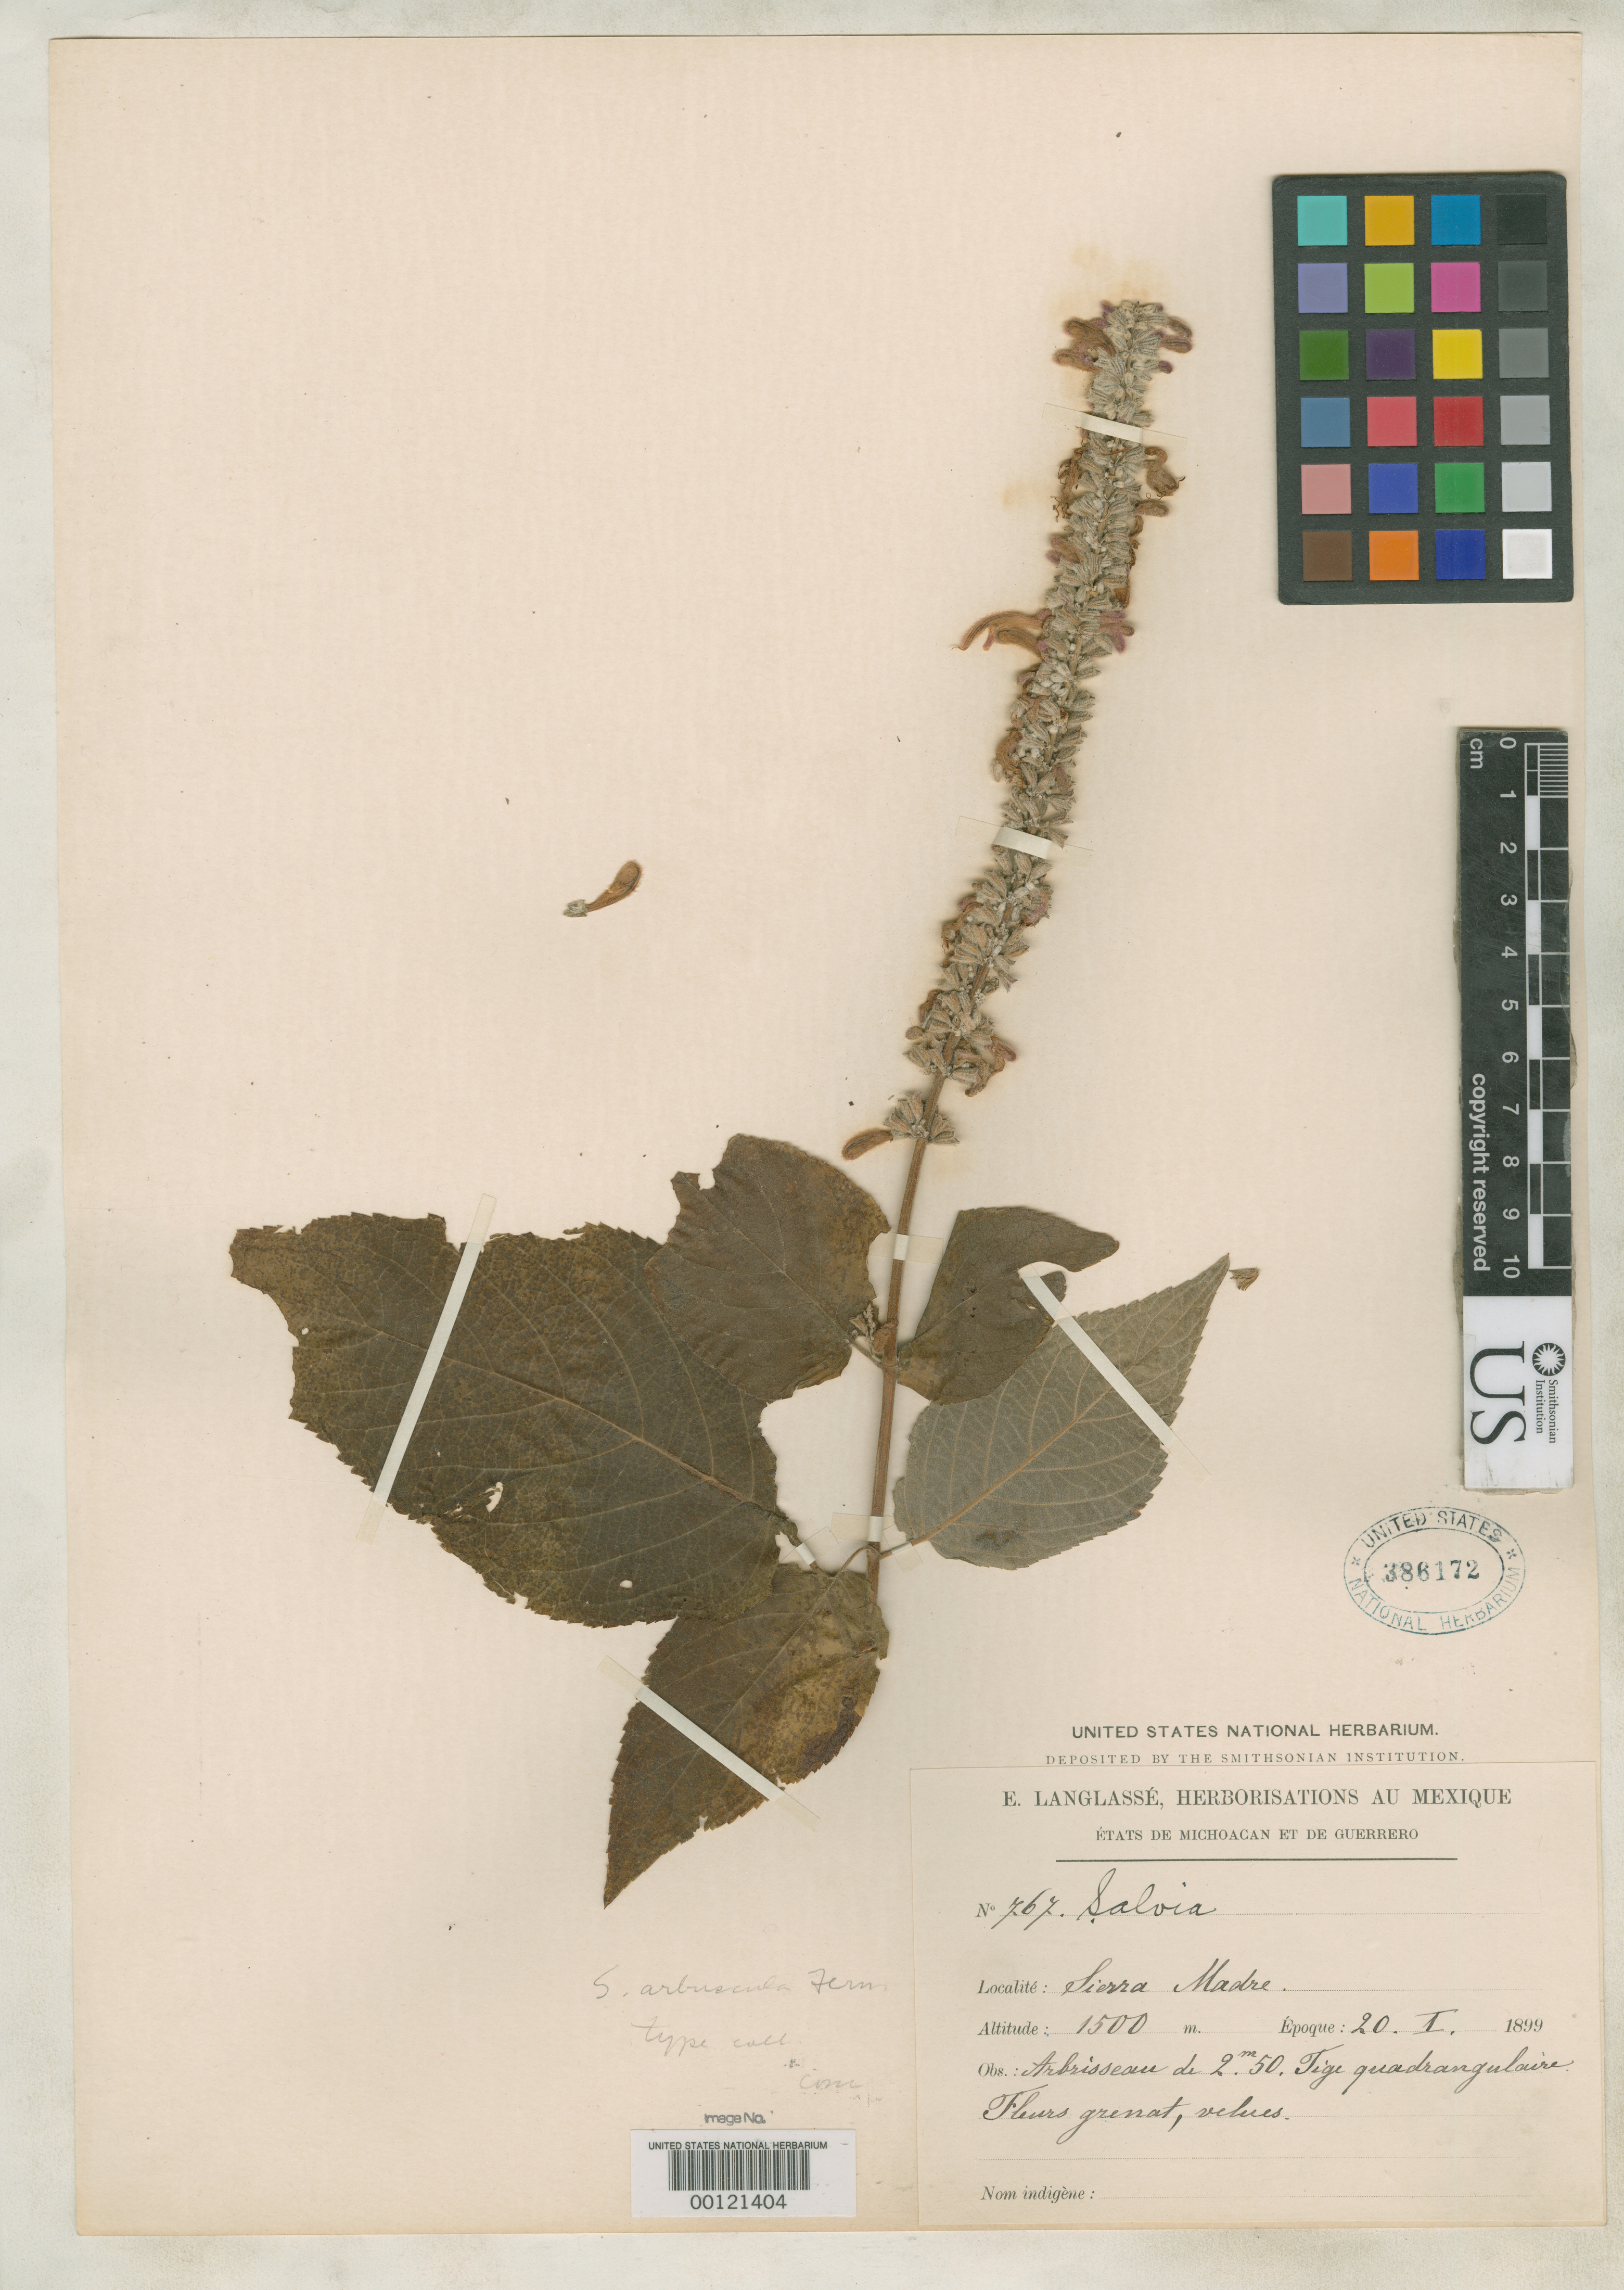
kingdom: Plantae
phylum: Tracheophyta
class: Magnoliopsida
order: Lamiales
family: Lamiaceae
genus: Salvia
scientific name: Salvia arbuscula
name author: Fernald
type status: Isotype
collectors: E. Langlassé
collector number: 767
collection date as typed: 20 Jan 1899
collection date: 1899-01-20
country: Mexico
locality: Sierra Madre.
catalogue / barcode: US 386172